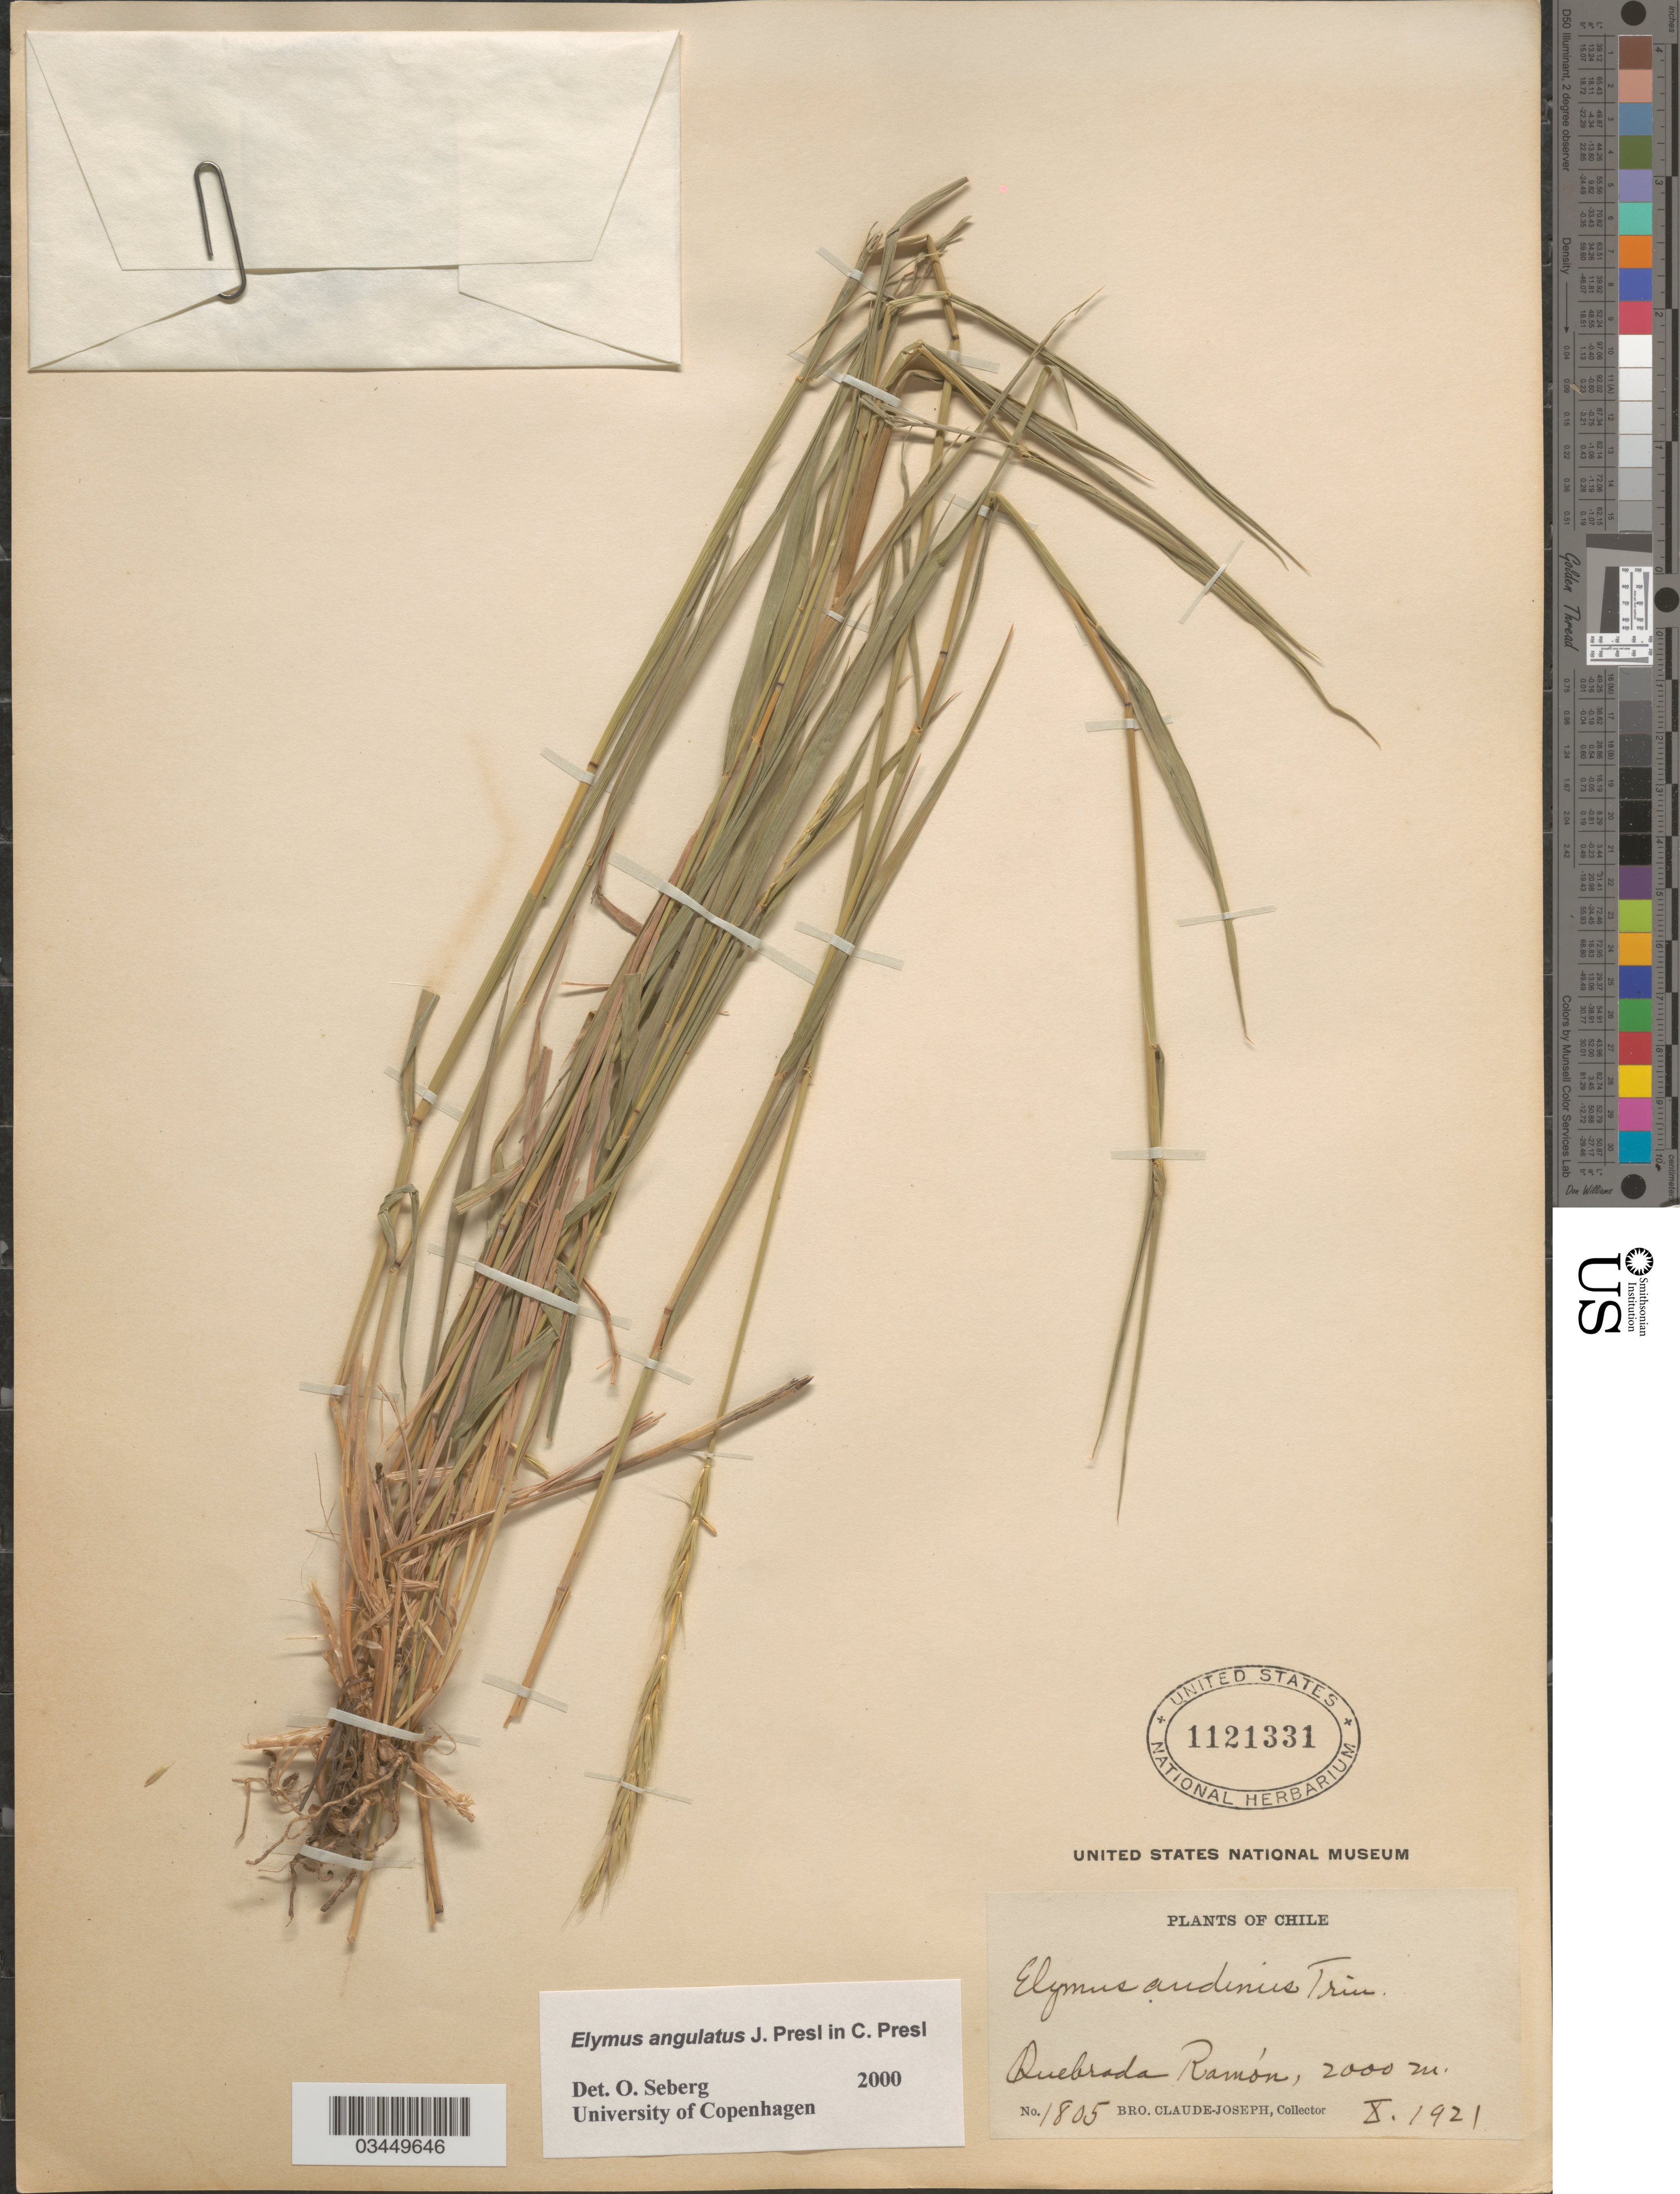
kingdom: Plantae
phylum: Tracheophyta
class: Liliopsida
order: Poales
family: Poaceae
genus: Elymus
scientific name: Elymus angulatus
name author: J. Presl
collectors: Bro. Claude-Joseph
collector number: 1805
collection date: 1921-10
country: Chile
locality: Quebrada Ramón.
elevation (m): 2000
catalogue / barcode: US 1121331